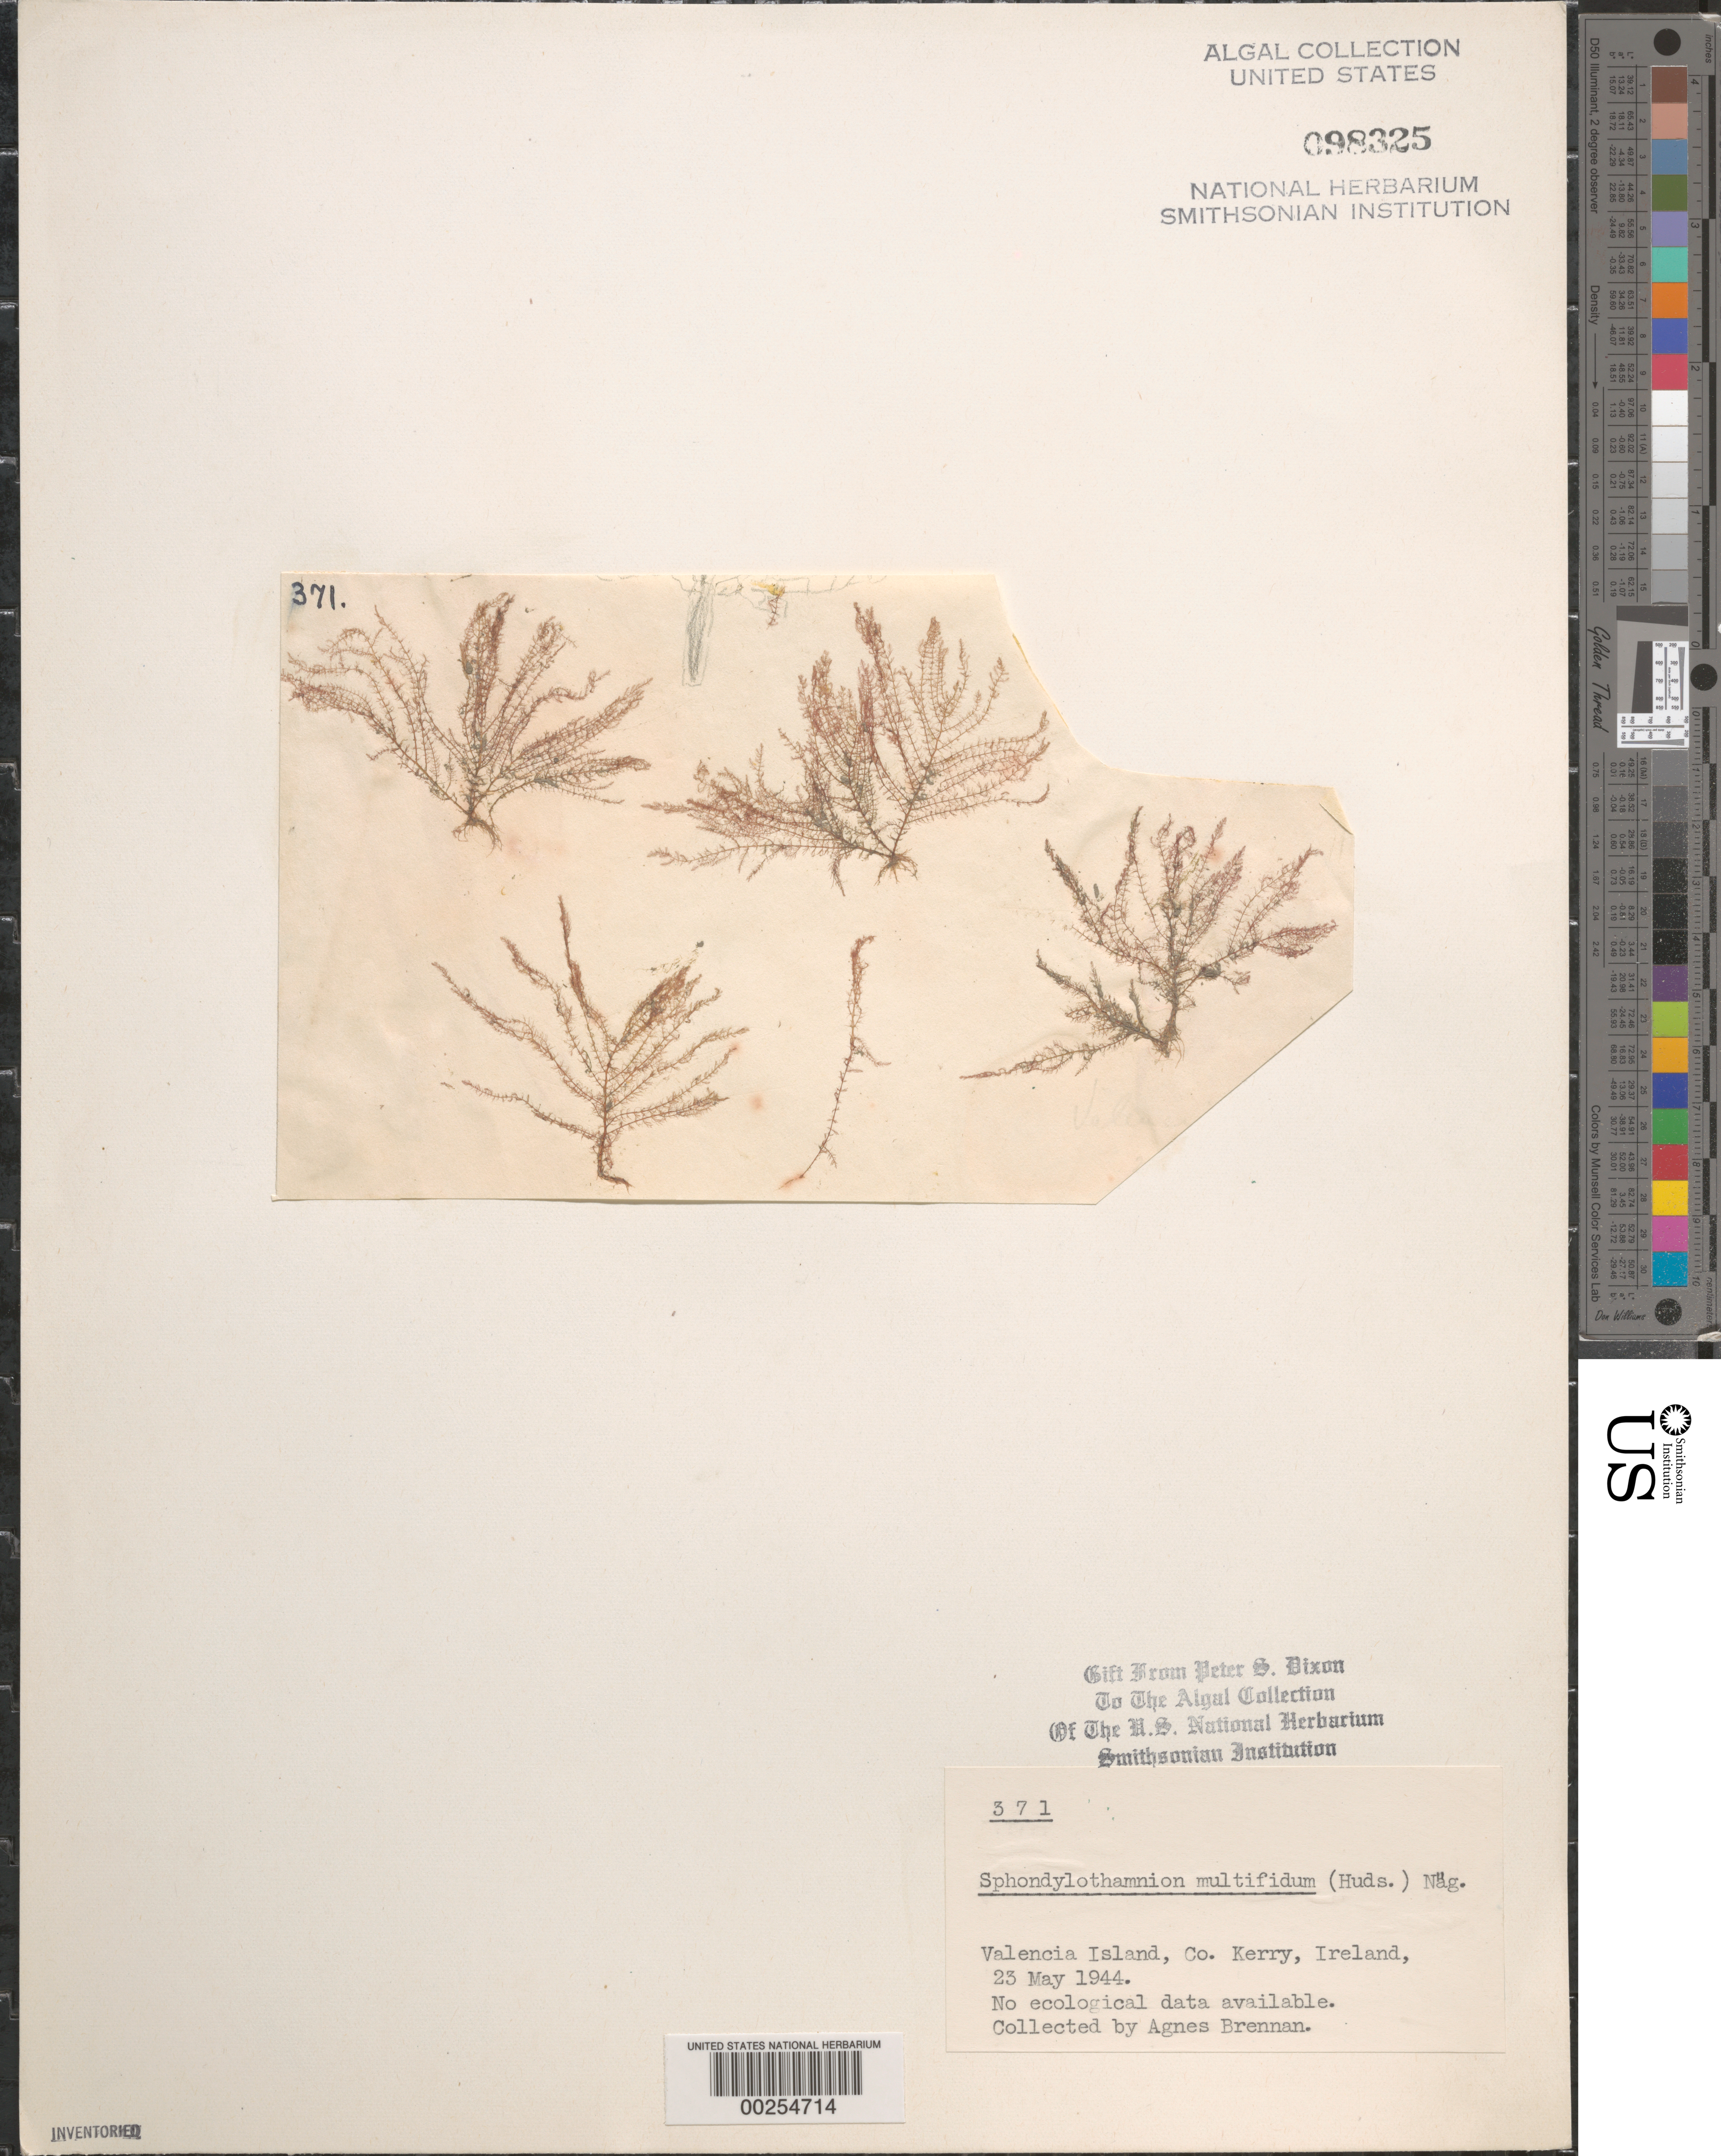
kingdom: Plantae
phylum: Rhodophyta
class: Florideophyceae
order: Ceramiales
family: Wrangeliaceae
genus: Sphondylothamnion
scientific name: Sphondylothamnion multifidum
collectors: A. Brennan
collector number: PSD 371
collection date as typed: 23 May 1944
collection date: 1944-05-23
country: Ireland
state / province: Munster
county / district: Kerry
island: Valencia Island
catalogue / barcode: US 98325